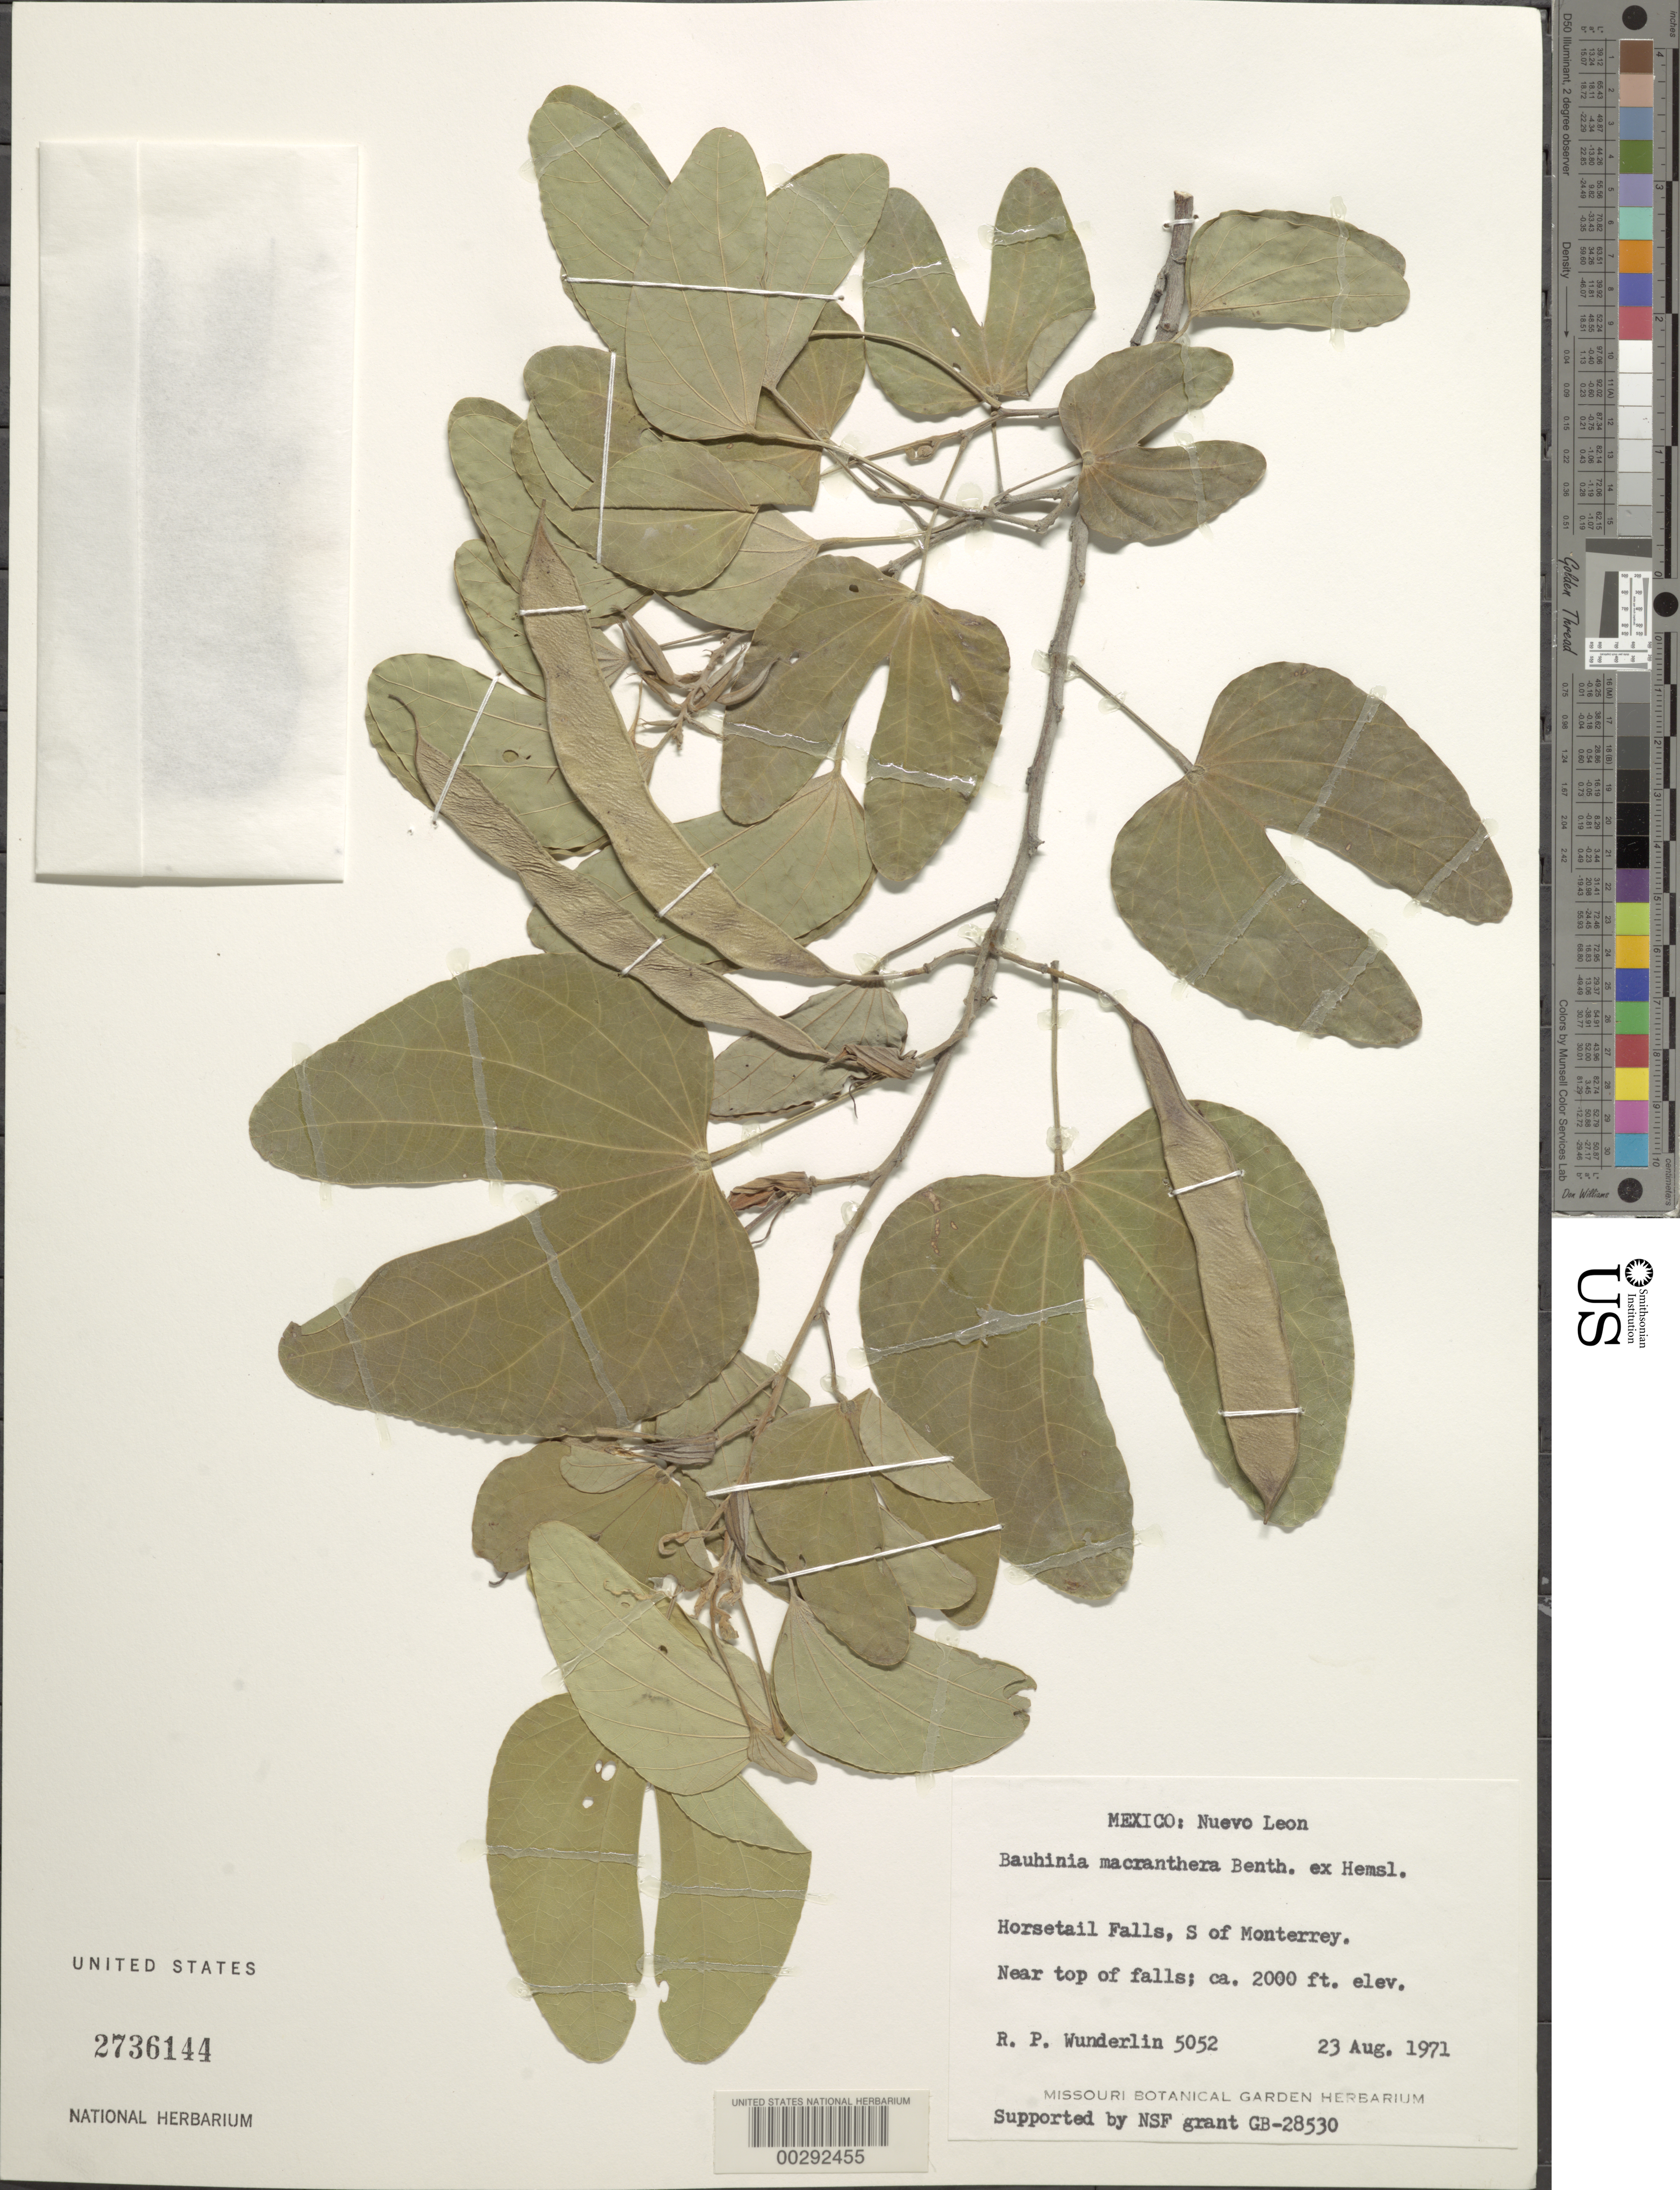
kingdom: Plantae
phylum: Tracheophyta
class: Magnoliopsida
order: Fabales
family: Fabaceae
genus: Bauhinia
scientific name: Bauhinia macranthera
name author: Benth. ex Hemsl.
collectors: R. P. Wunderlin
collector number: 5052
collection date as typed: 23 Aug 1971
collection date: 1971-08-23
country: Mexico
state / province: Nuevo León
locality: Horsetail falls, S of Monterrey, near top of falls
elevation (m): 610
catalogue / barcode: US 2736144